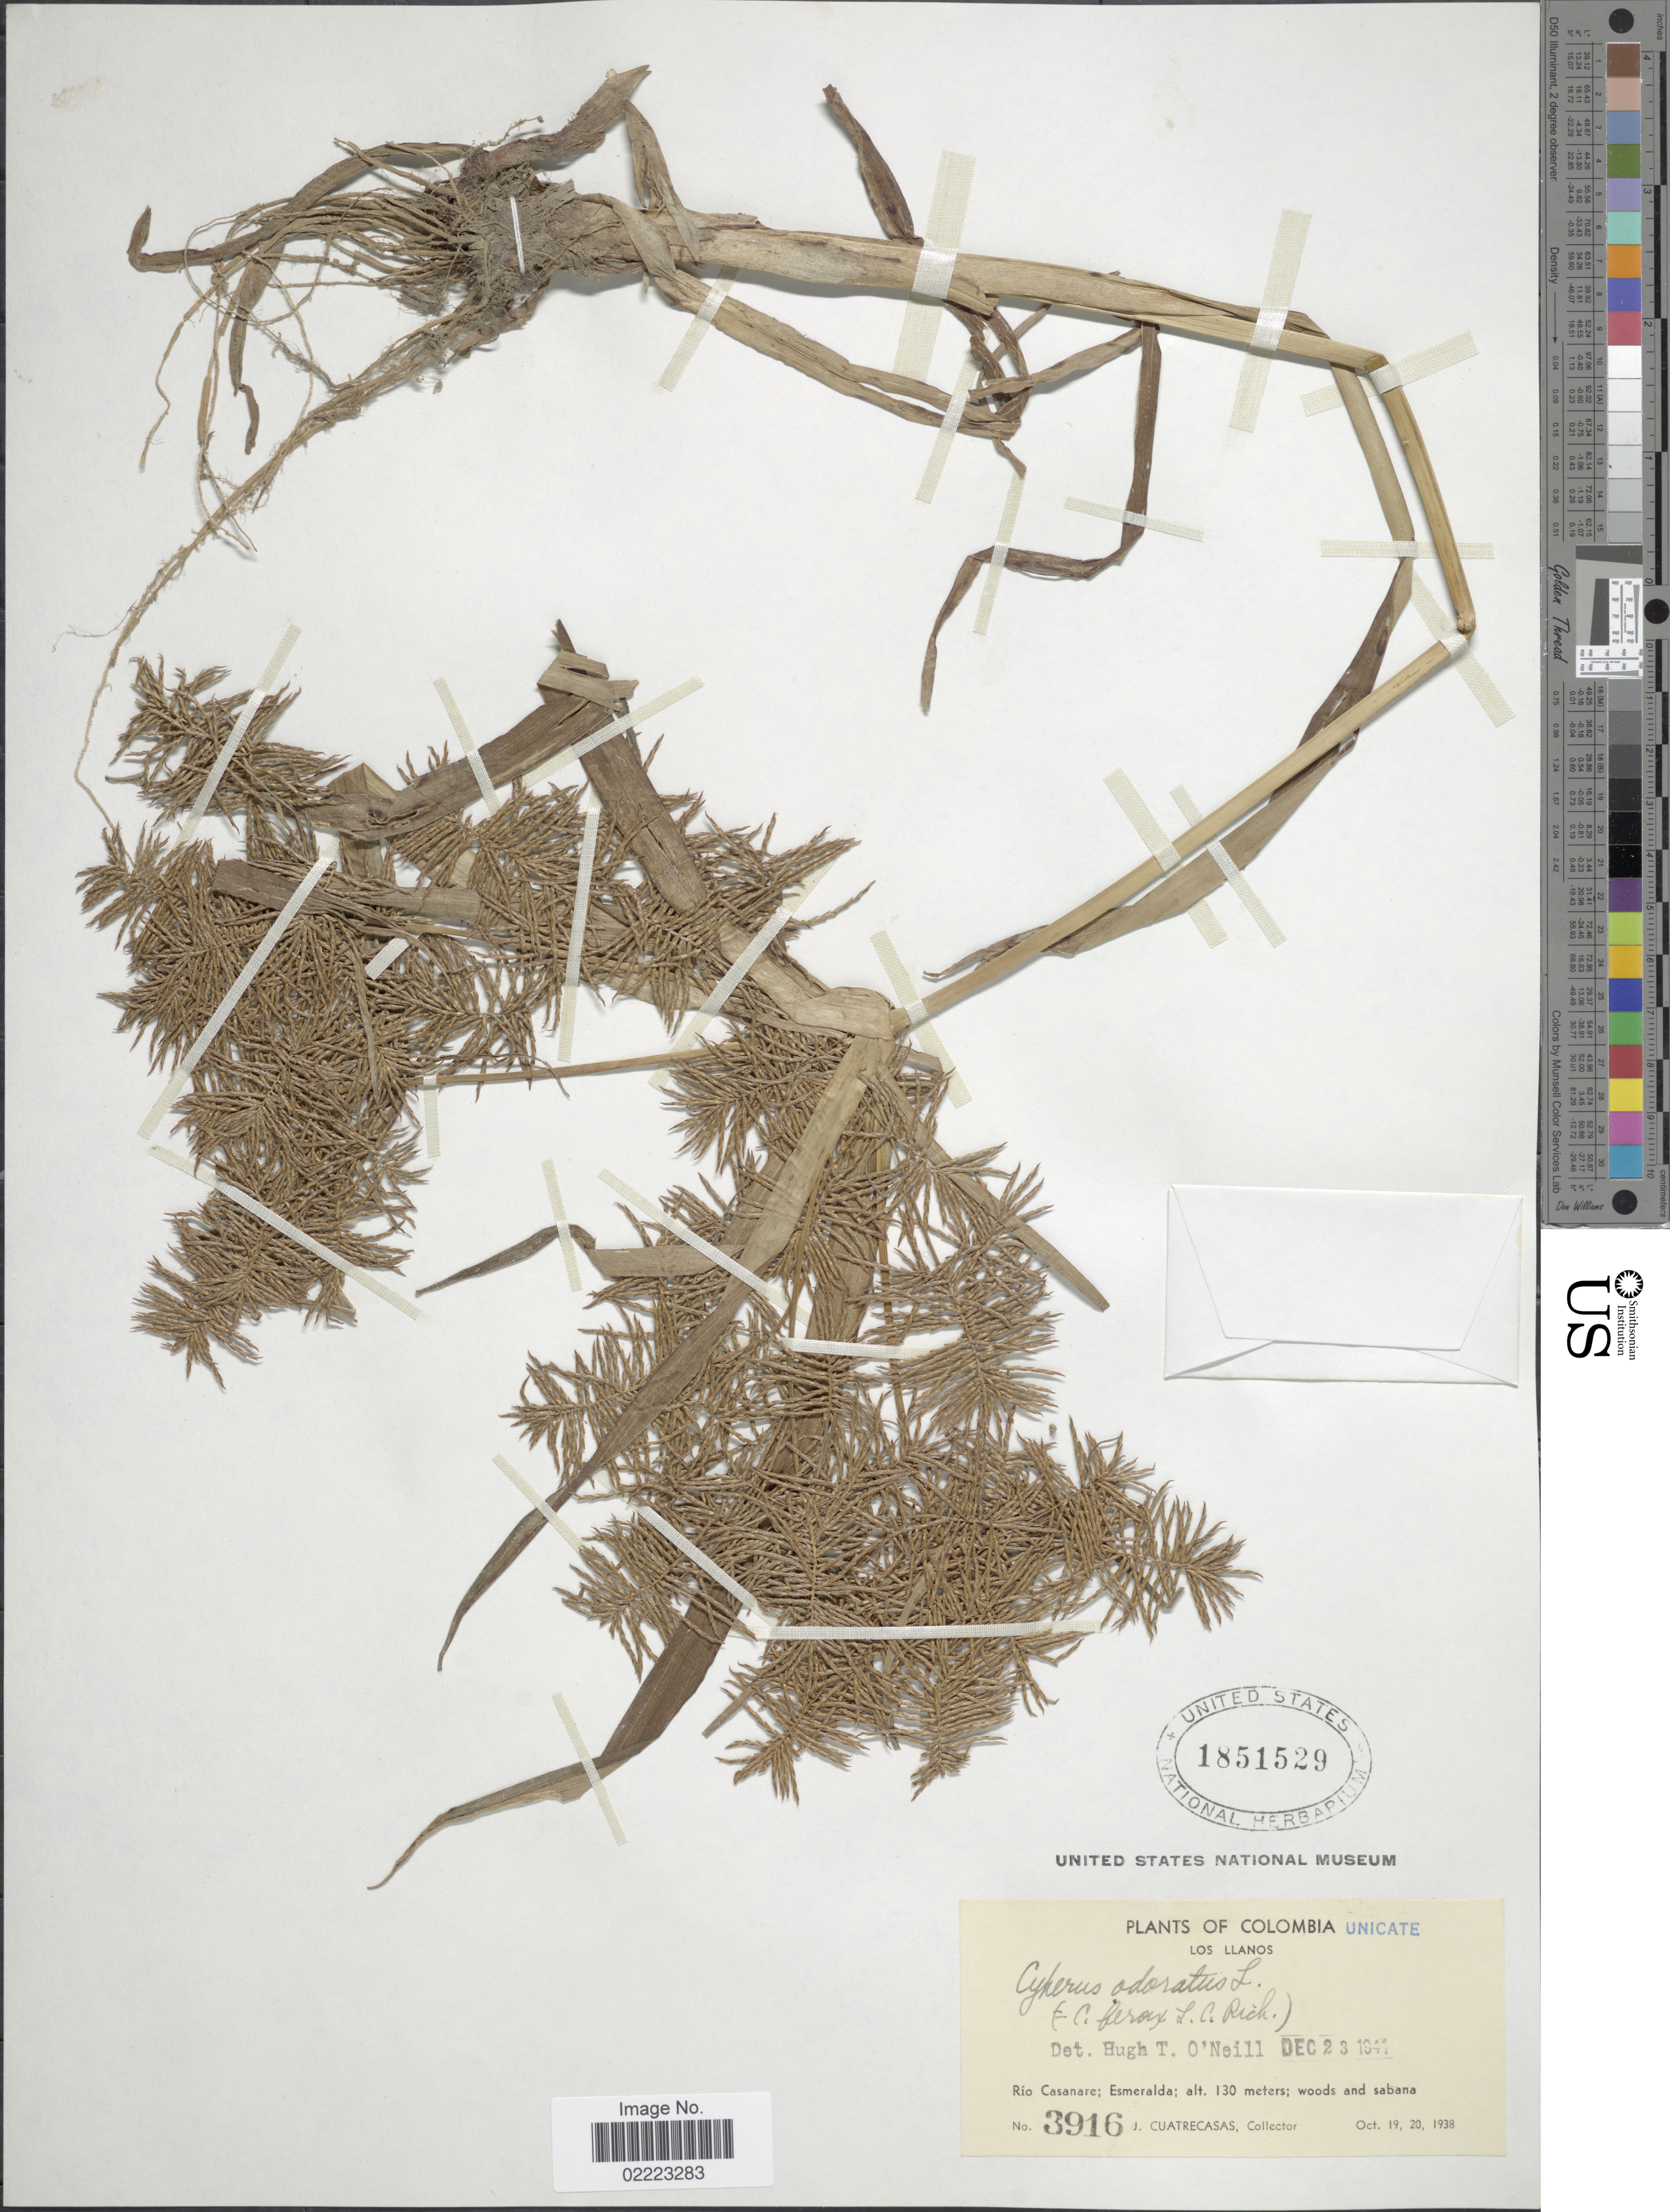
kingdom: Plantae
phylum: Tracheophyta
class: Liliopsida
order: Poales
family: Cyperaceae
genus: Cyperus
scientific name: Cyperus odoratus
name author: L.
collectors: J. Cuatrecasas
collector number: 3916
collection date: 1938-10-19/1938-10-20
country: Ecuador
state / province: Esmeraldas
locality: Los Llanos. Rio Casanare; Esmeralda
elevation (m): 130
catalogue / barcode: US 1851529